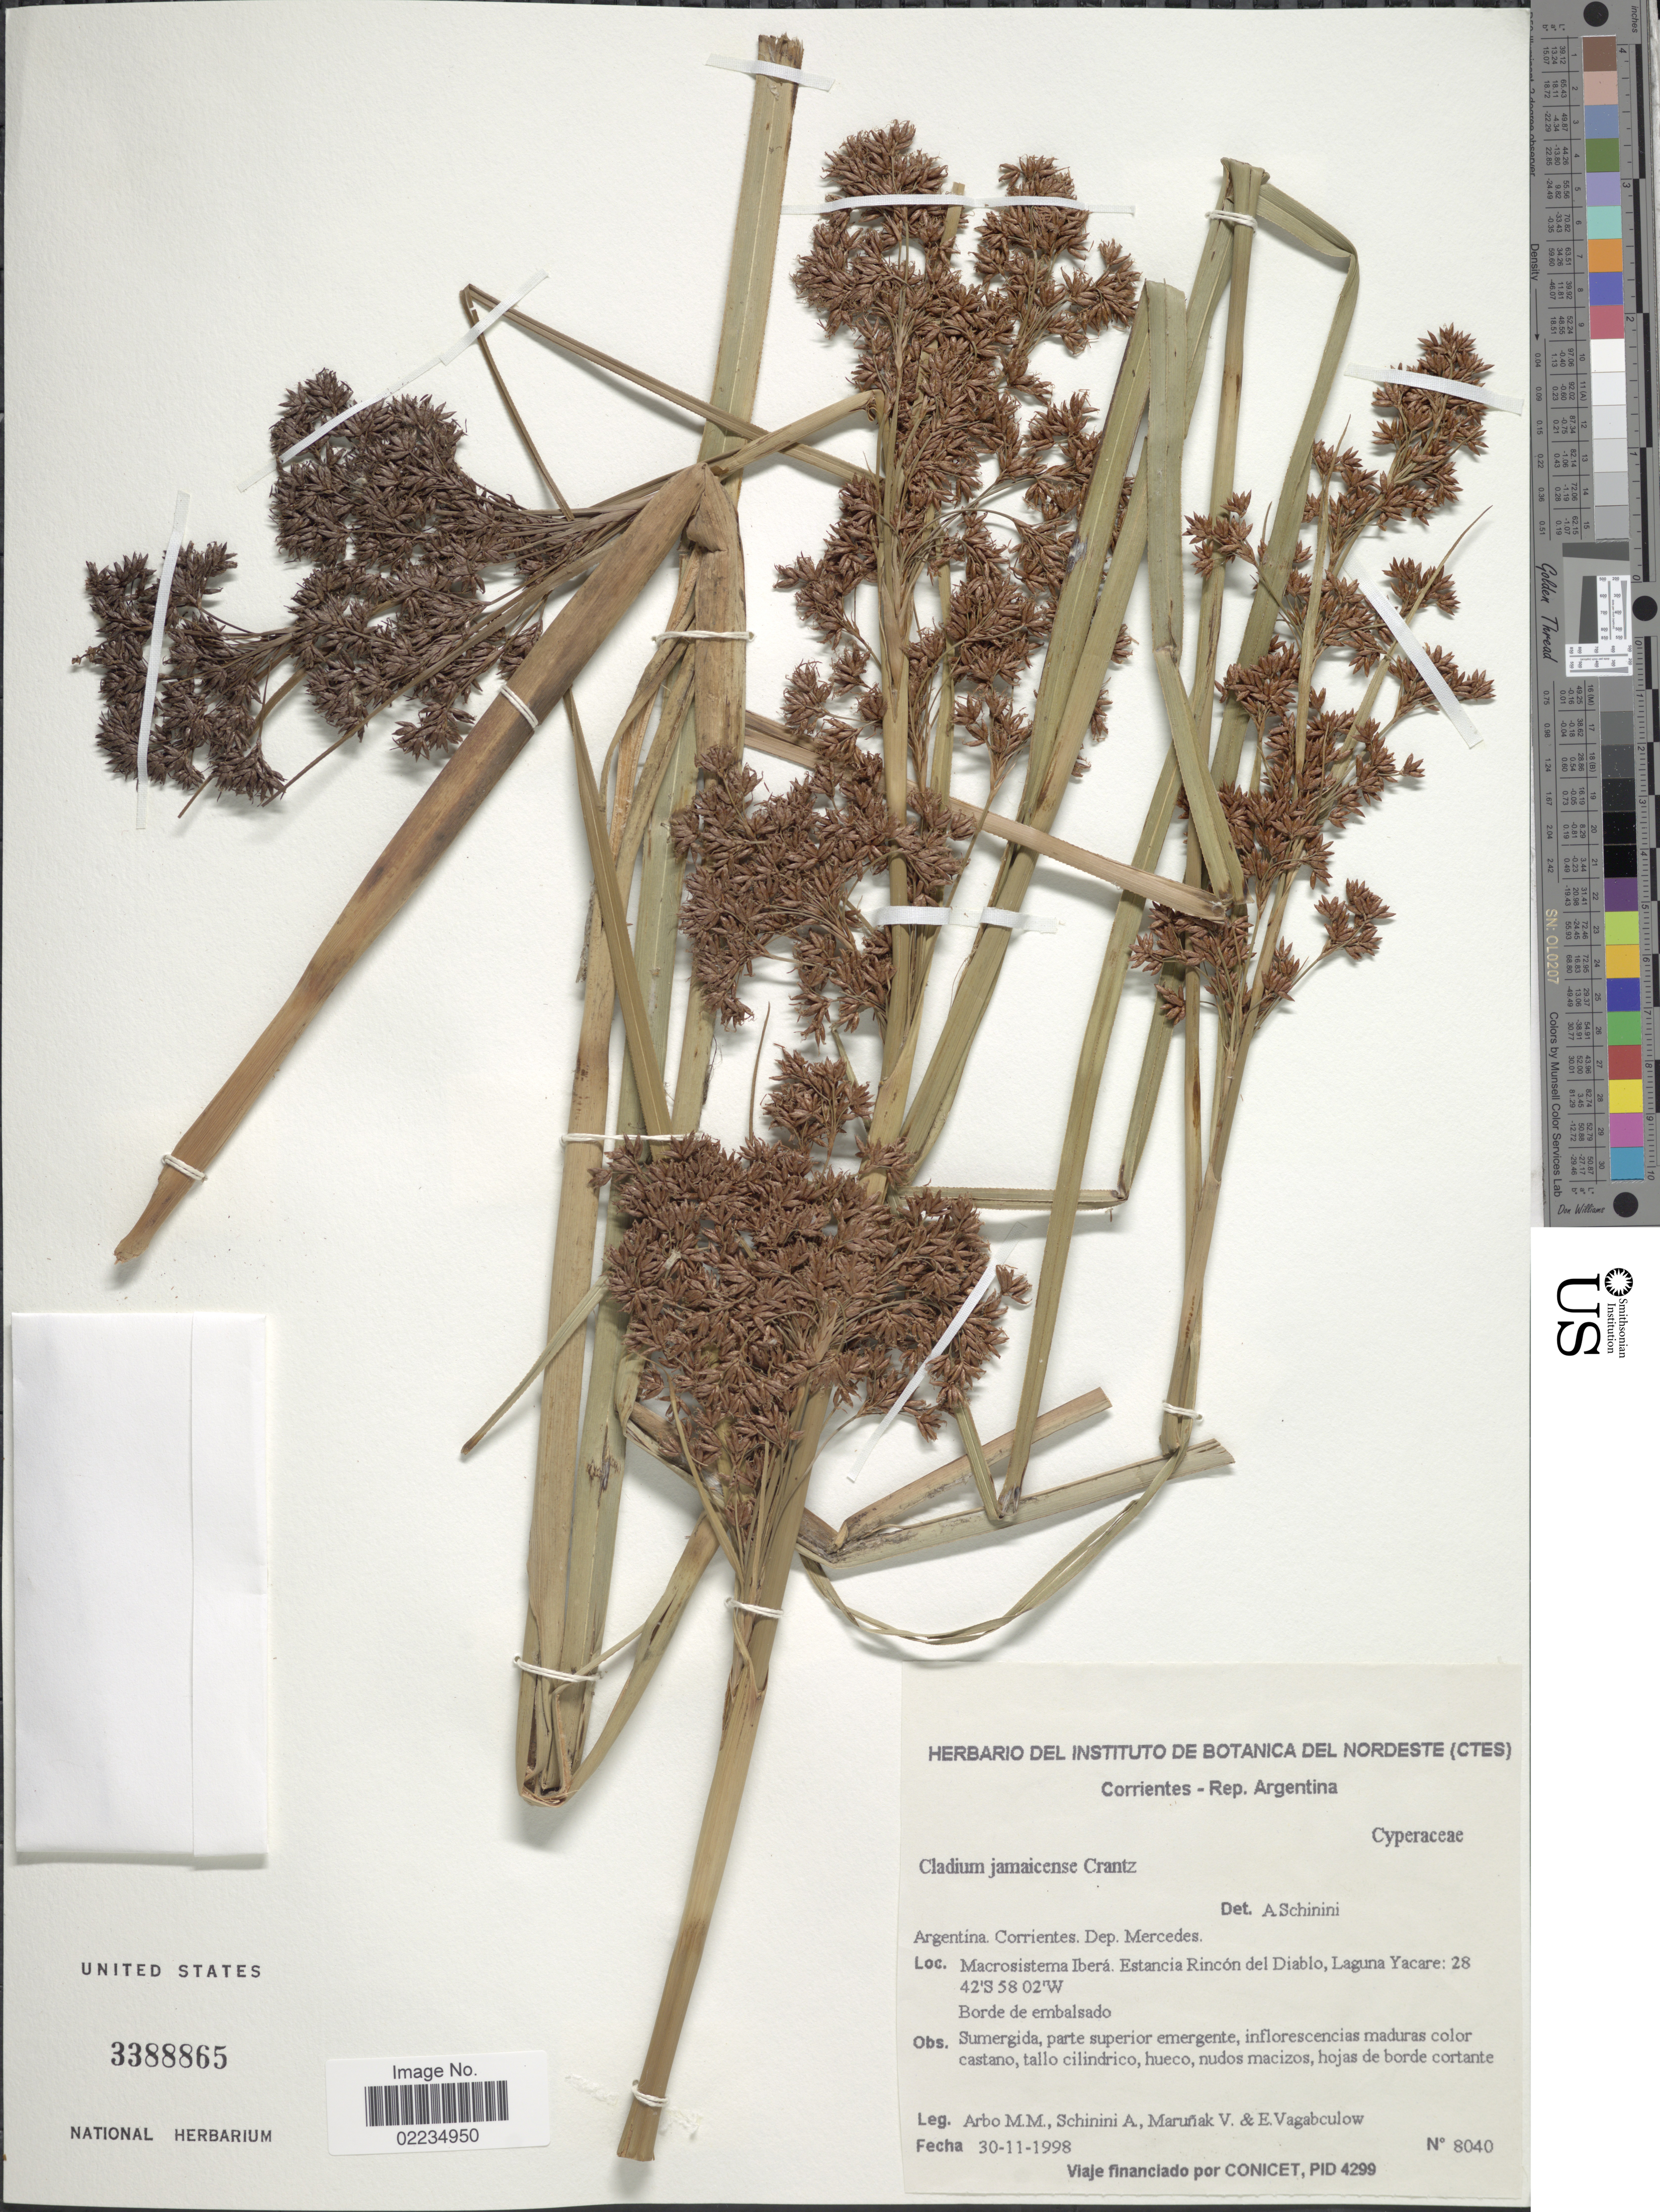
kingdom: Plantae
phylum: Tracheophyta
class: Liliopsida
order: Poales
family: Cyperaceae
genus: Cladium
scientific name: Cladium jamaicense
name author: Crantz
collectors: M. M. Arbo, A. Schinini, V. Maruñak & E. Vagabculow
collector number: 8040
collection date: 1998-11-30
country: Argentina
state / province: Corrientes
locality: Corrientes, Rep. Argentina, Dep. Mercedes, Macrosistema Ibera, Estancia Rincon del Diablo, Laguna Yacare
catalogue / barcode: US 3388865